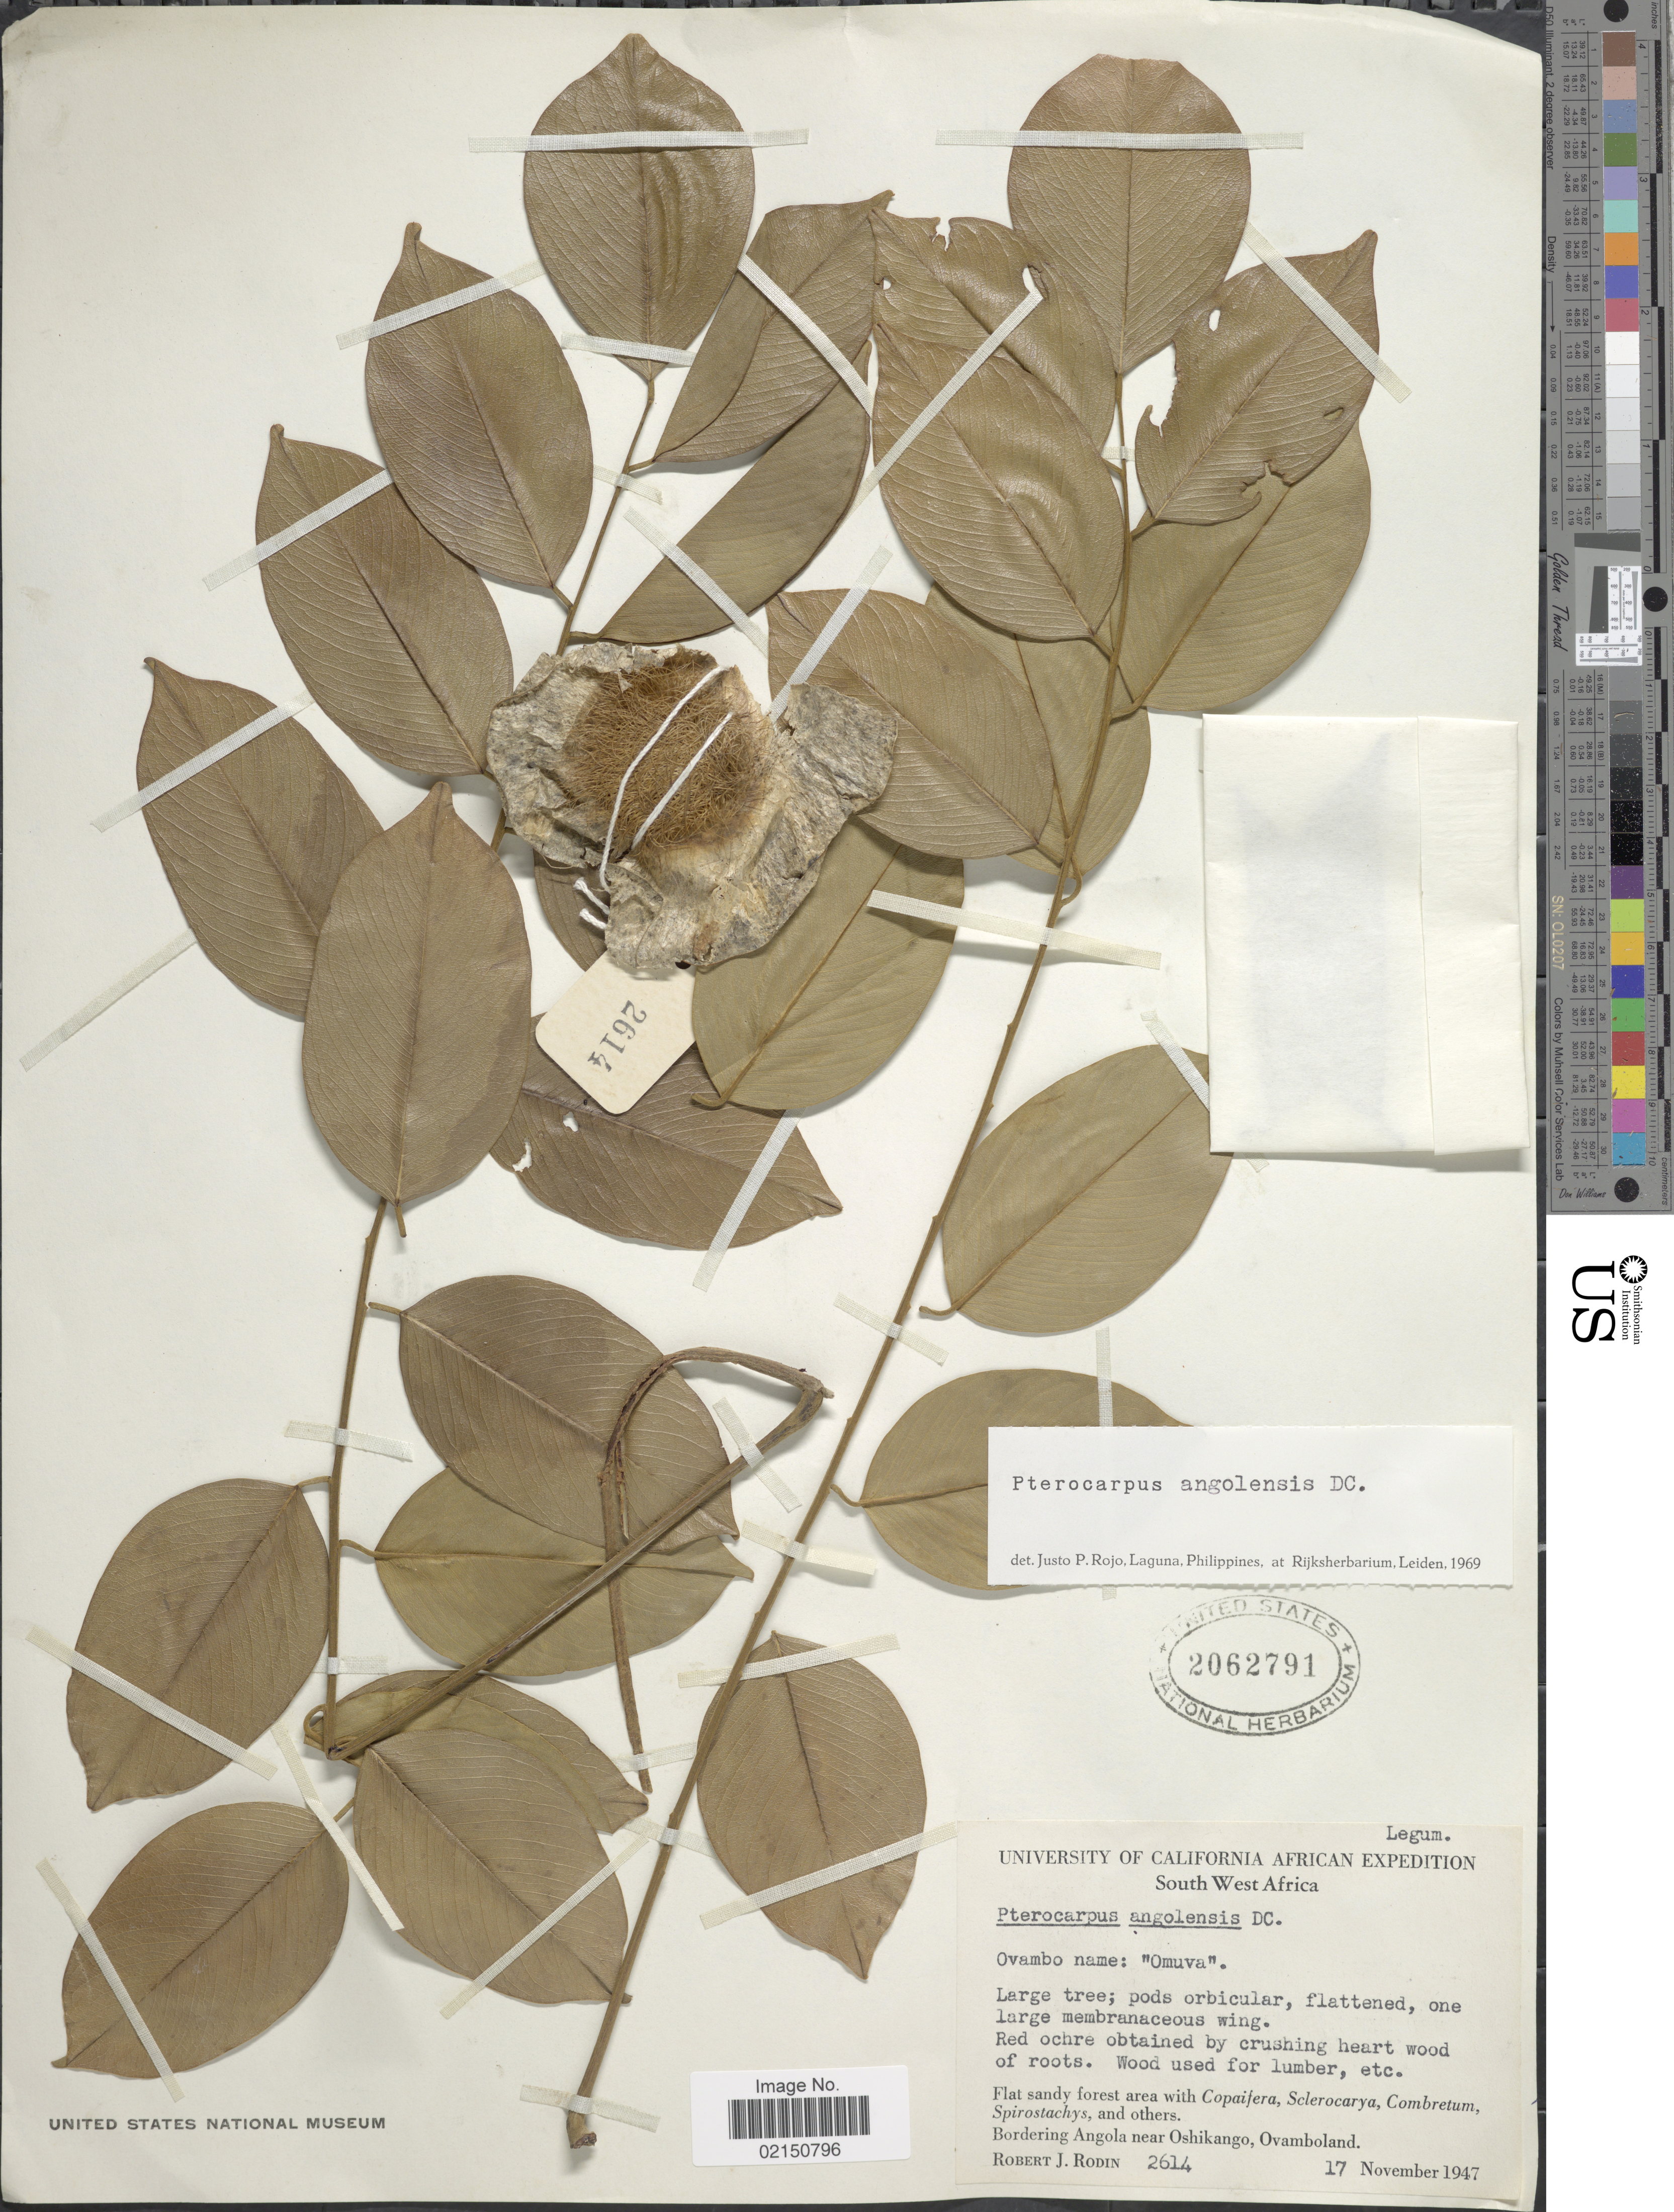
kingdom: Plantae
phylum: Tracheophyta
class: Magnoliopsida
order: Fabales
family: Fabaceae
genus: Pterocarpus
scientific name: Pterocarpus angolensis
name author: DC.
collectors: R. J. Rodin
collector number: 2614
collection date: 1947-11-17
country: Namibia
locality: South West Africa. Bordering Angola near Oshikango, Ovamboland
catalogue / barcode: US 2062791